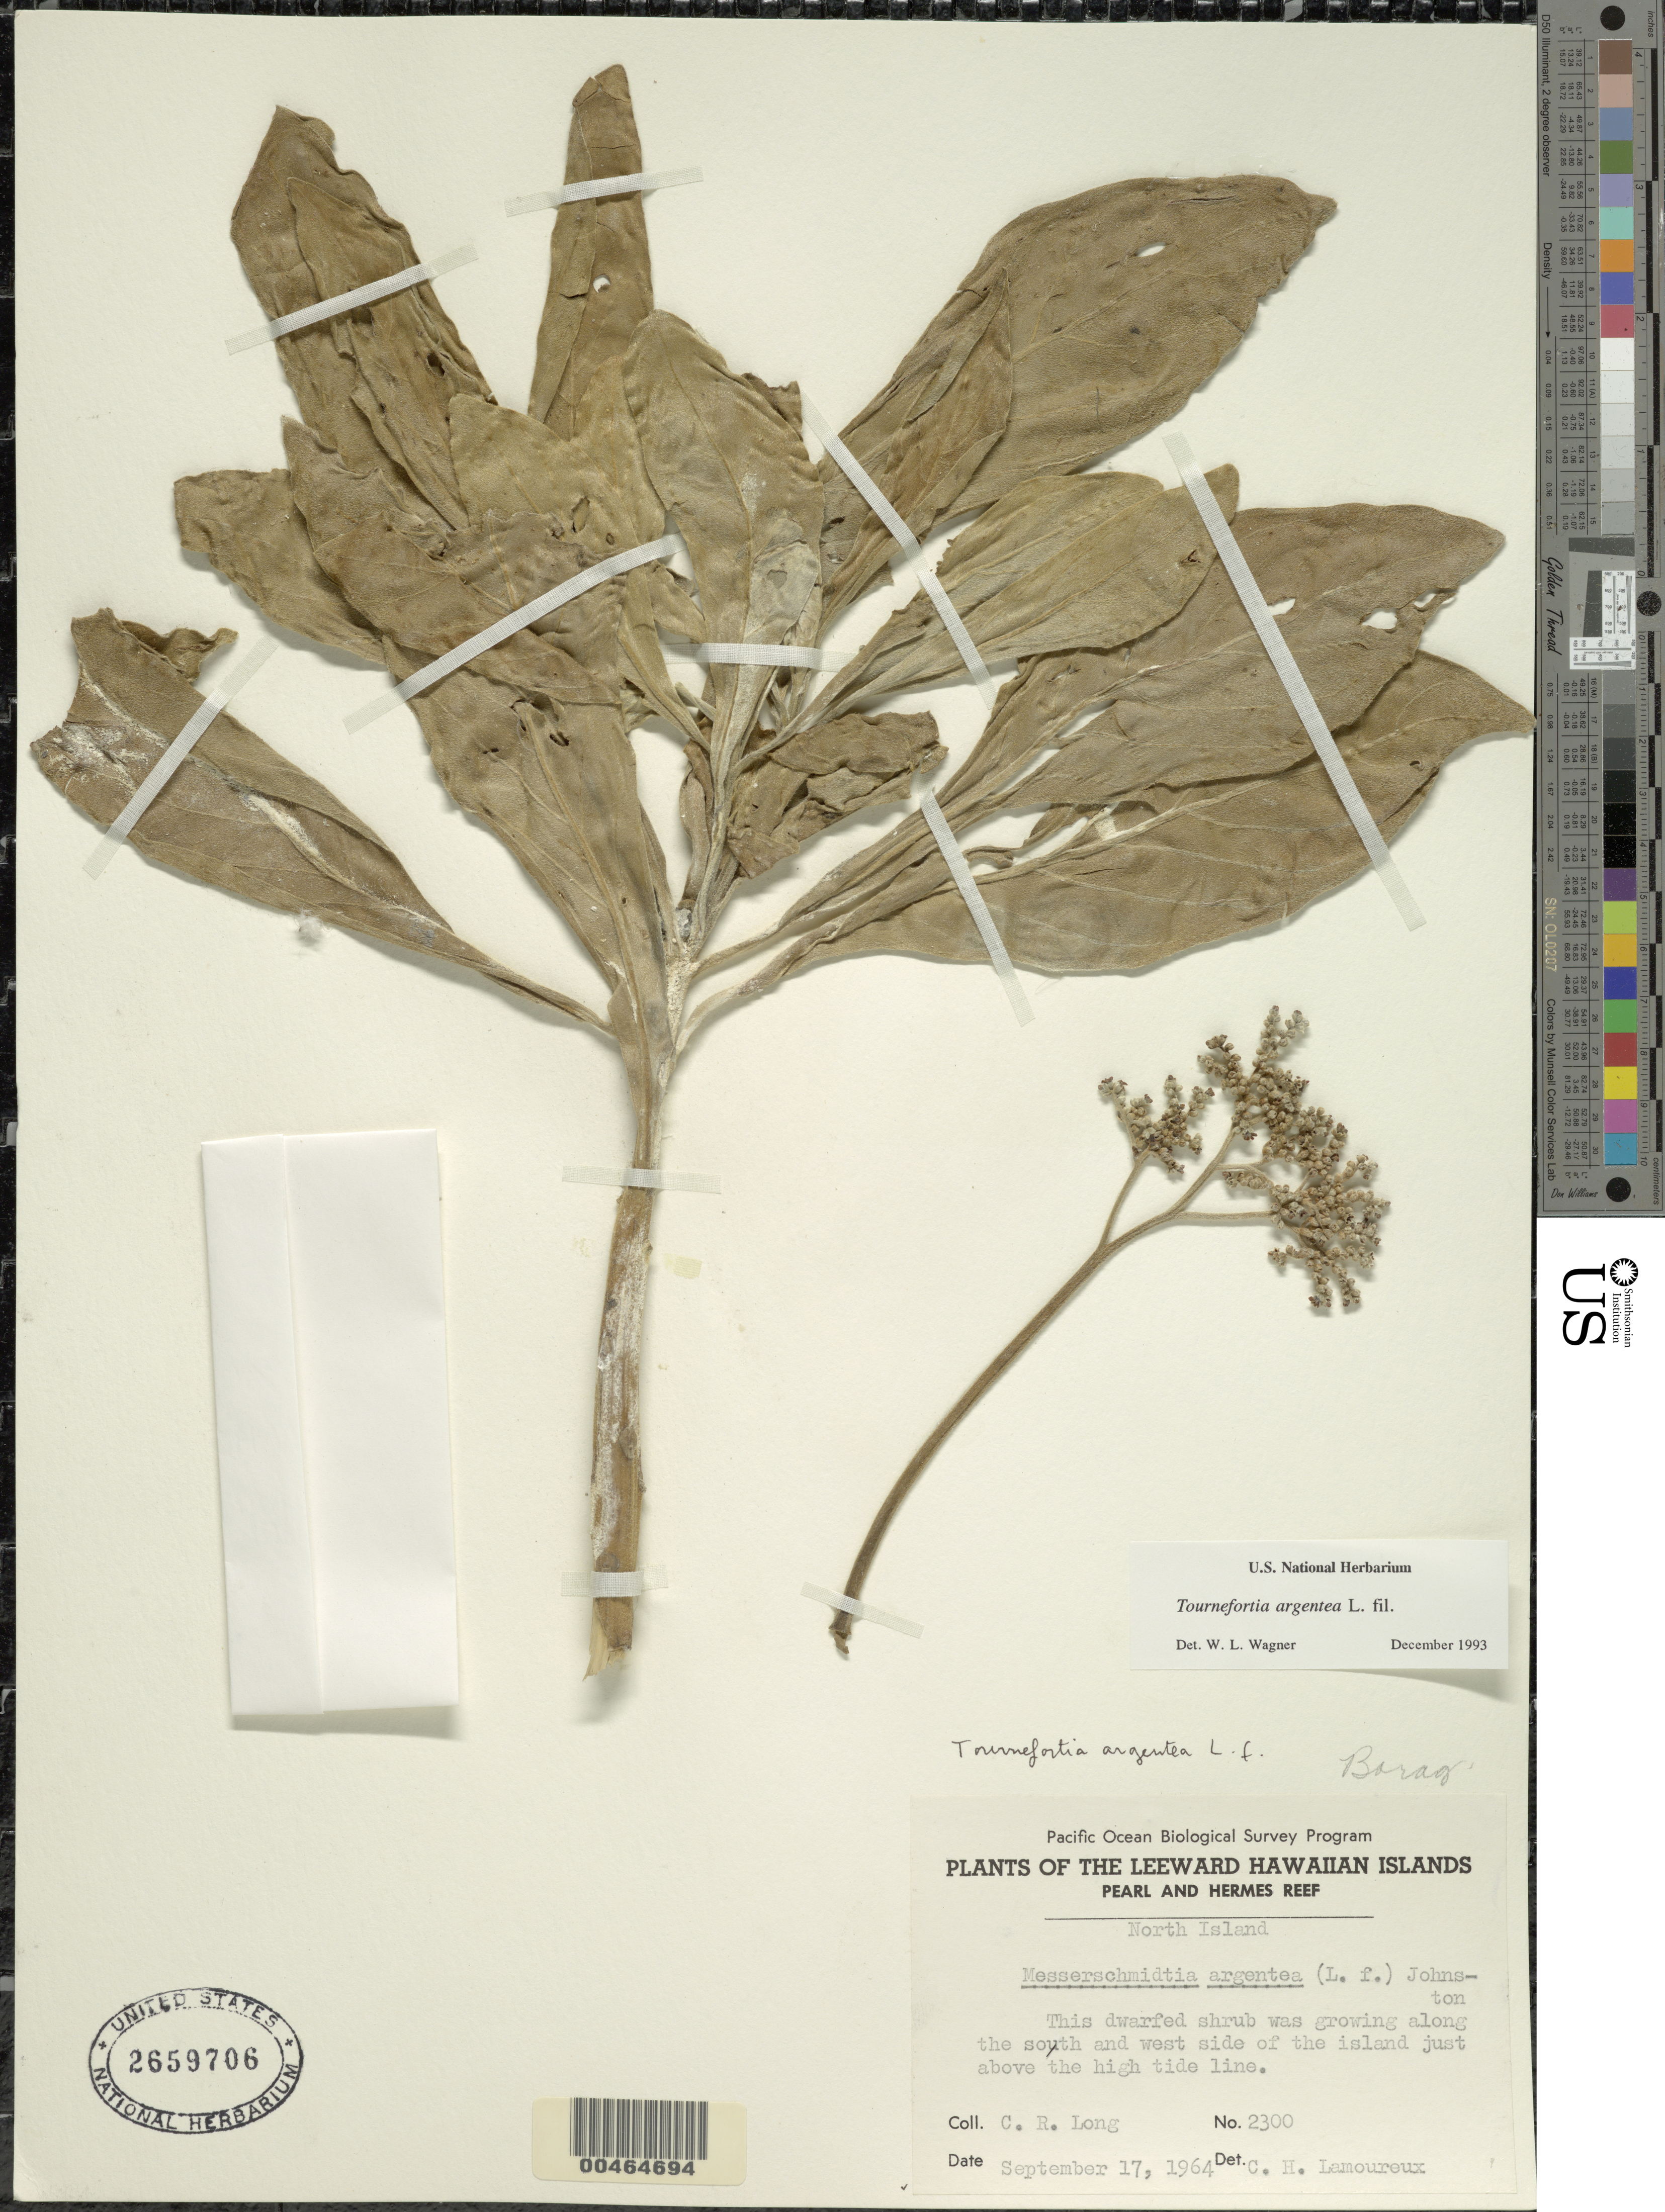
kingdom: Plantae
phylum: Tracheophyta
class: Magnoliopsida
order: Boraginales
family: Heliotropiaceae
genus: Heliotropium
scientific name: Heliotropium arboreum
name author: (Blanco) Mabberley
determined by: Wagner, W. L., (BOT), Smithsonian Institution - National Museum of Natural History (UNITED STATES)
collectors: C. Long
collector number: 2300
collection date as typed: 17 Sep 1964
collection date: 1964-09-17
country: United States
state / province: Hawaii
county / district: Honolulu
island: Pearl and Hermes Atoll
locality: North Islet, along S and W side of island just above the high tide line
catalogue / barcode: US 2659706